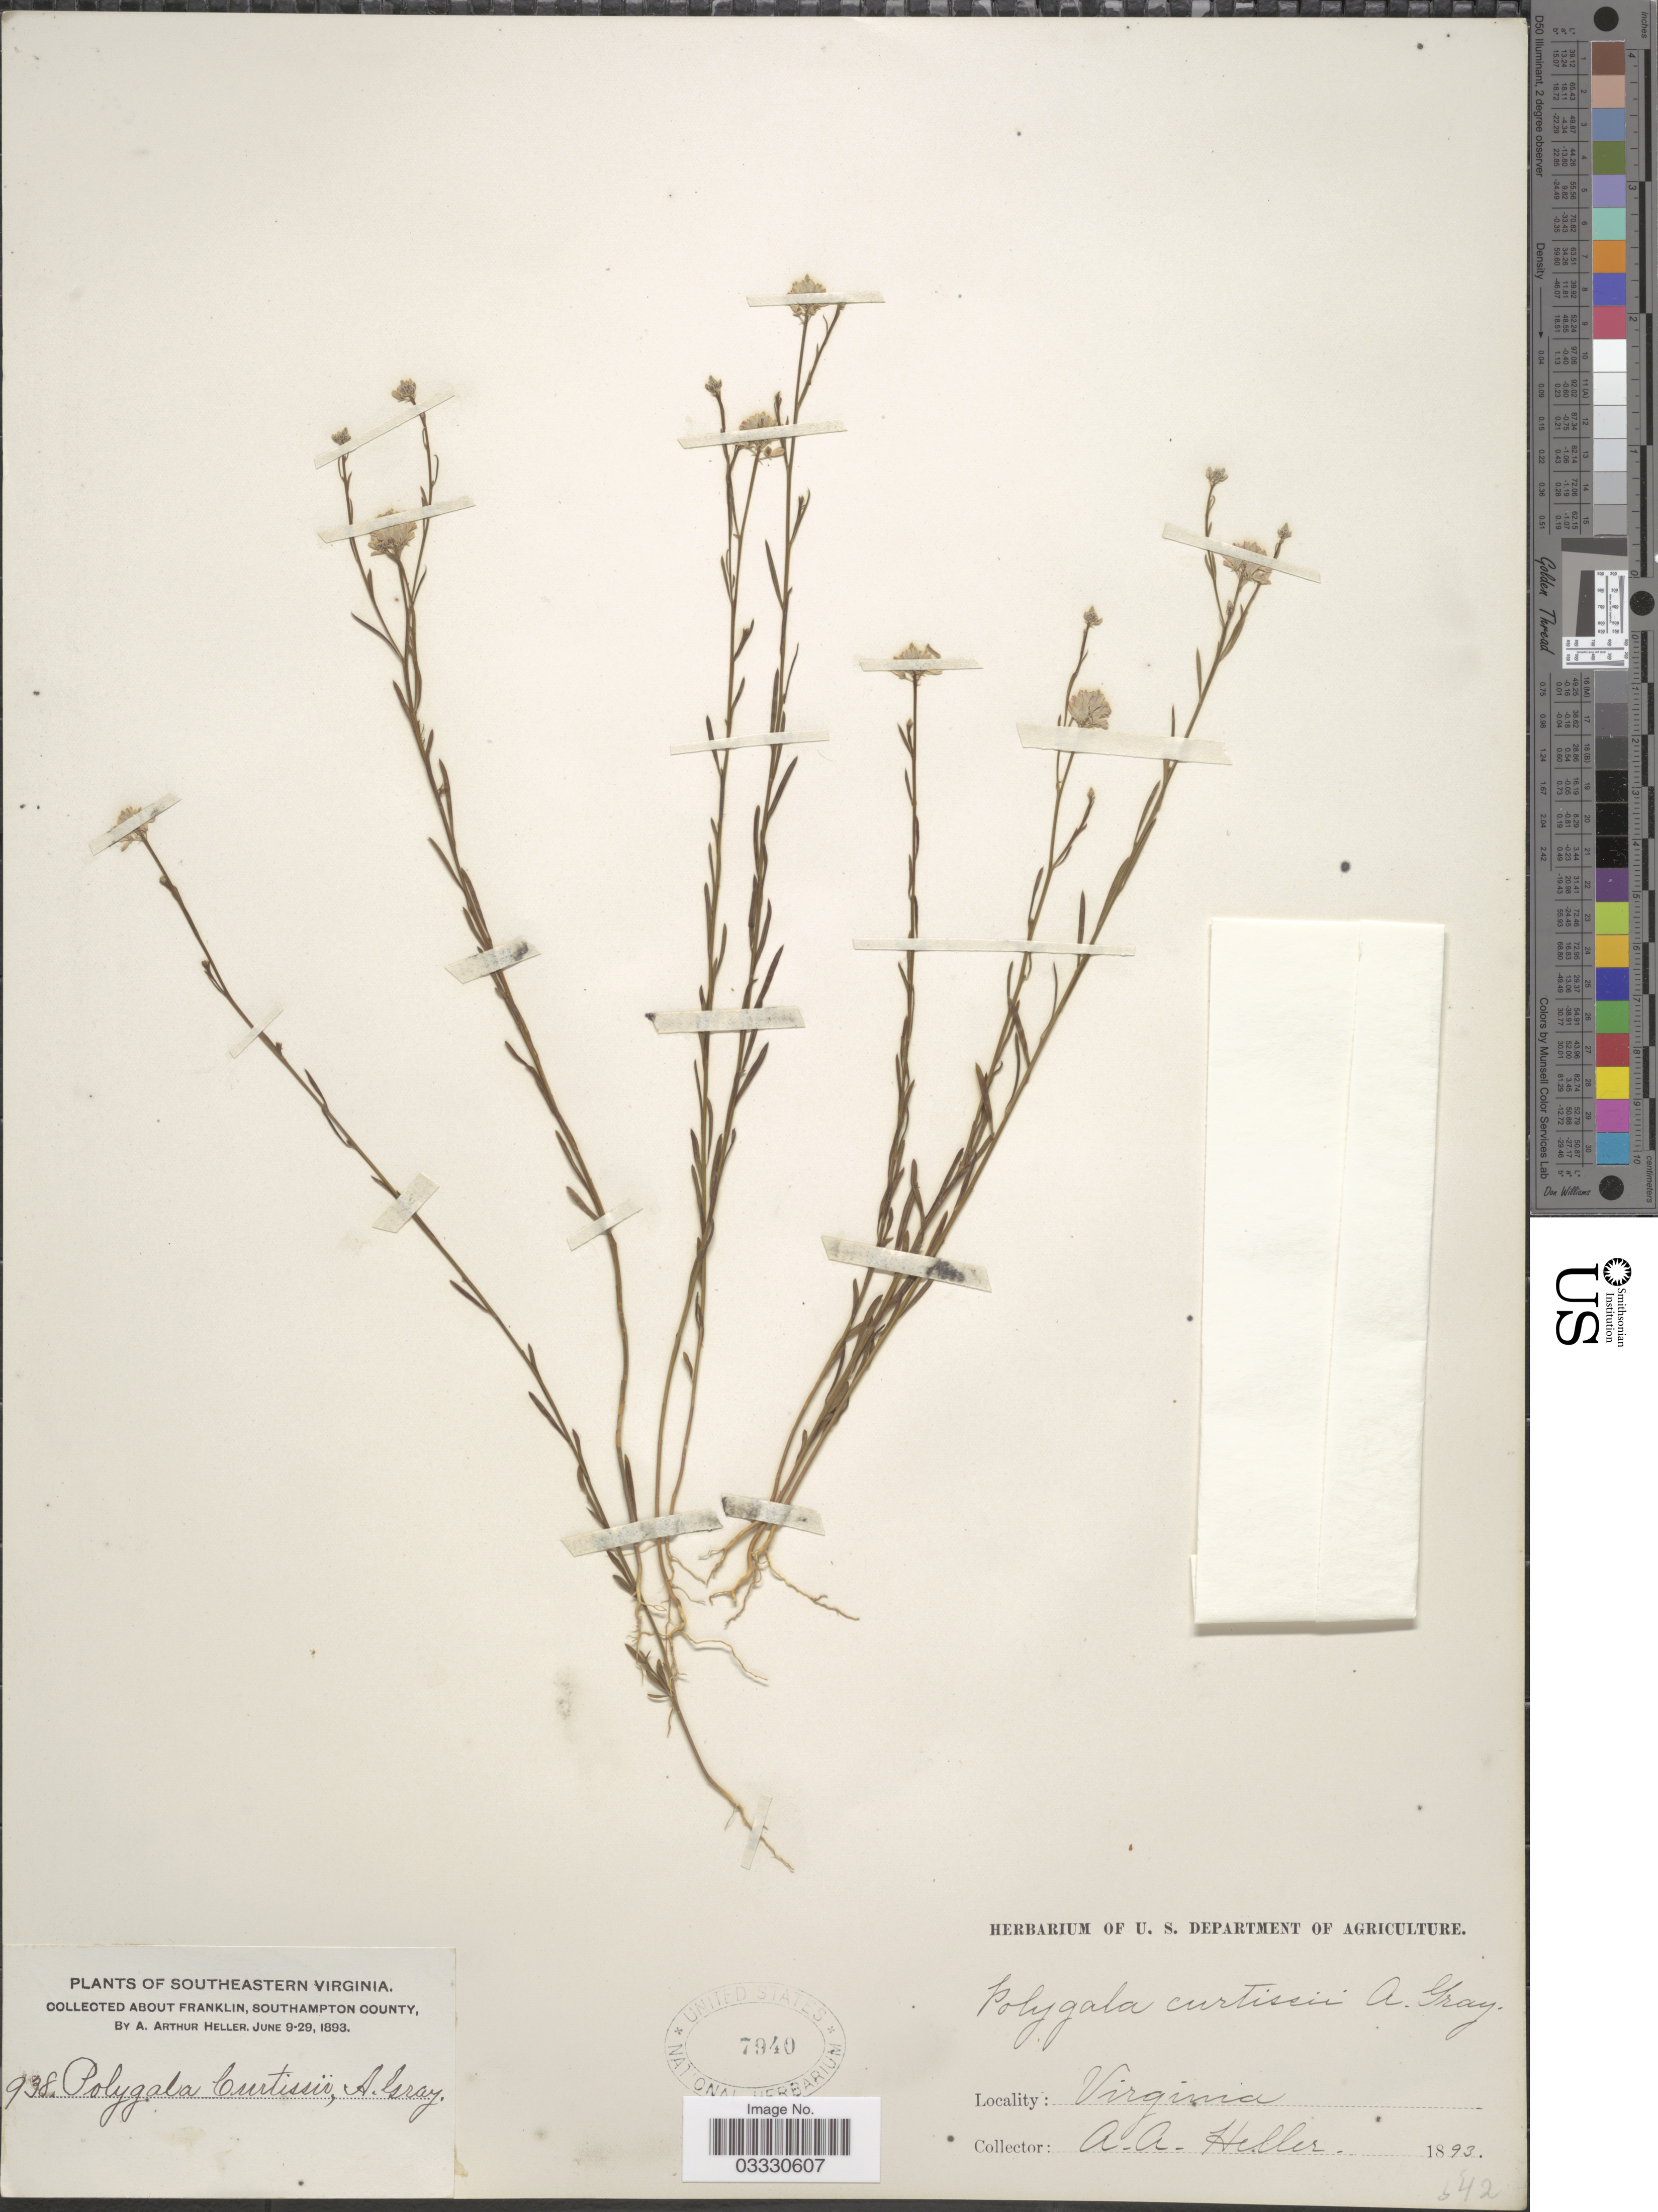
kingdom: Plantae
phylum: Tracheophyta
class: Magnoliopsida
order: Fabales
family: Polygalaceae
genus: Polygala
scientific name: Polygala curtissii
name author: A. Gray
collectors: A. A. Heller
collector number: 938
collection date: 1893-06-09/1893-06-29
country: United States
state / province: Virginia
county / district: Southampton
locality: Southeastern Virginia. About Franklin, Southampton County.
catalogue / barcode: US 7940